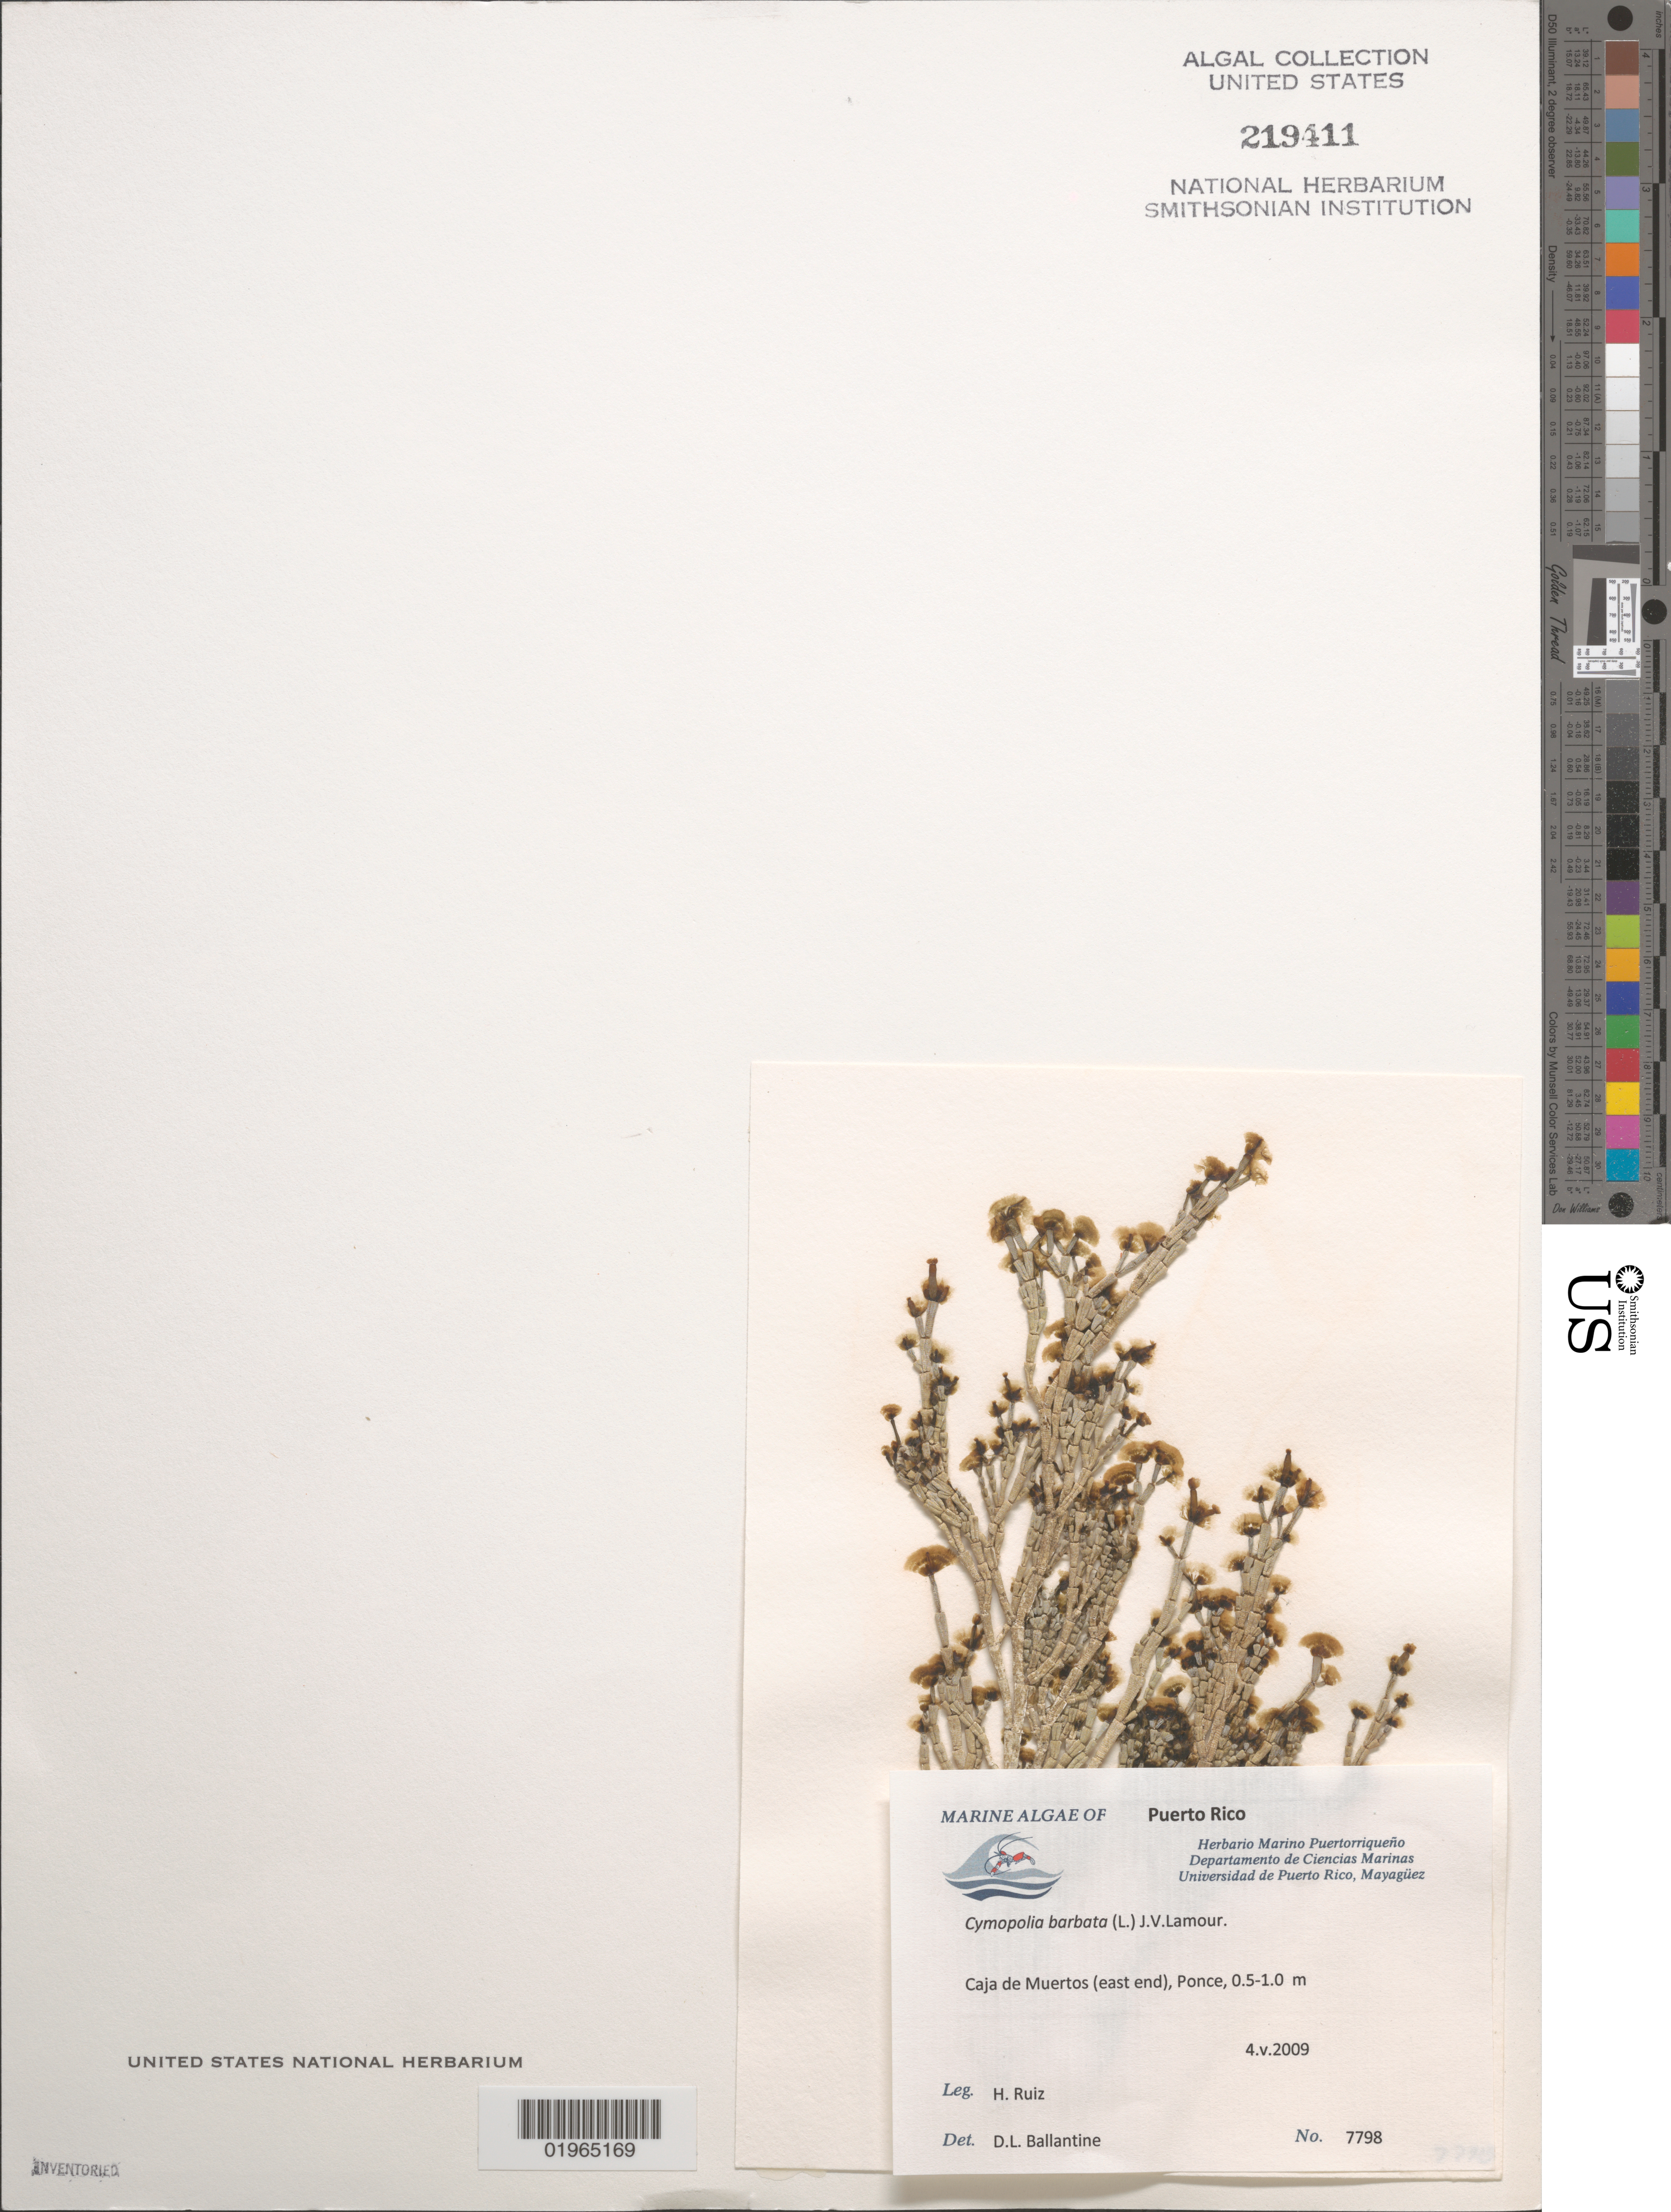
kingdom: Plantae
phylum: Chlorophyta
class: Ulvophyceae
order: Dasycladales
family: Dasycladaceae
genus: Cymopolia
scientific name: Cymopolia barbata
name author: (L.) J.V.Lamouroux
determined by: Ballantine, D. L.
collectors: H. Ruiz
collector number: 7798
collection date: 2009-05-04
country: Puerto Rico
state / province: Ponce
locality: Caja de Muertos (east end)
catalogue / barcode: US 219411